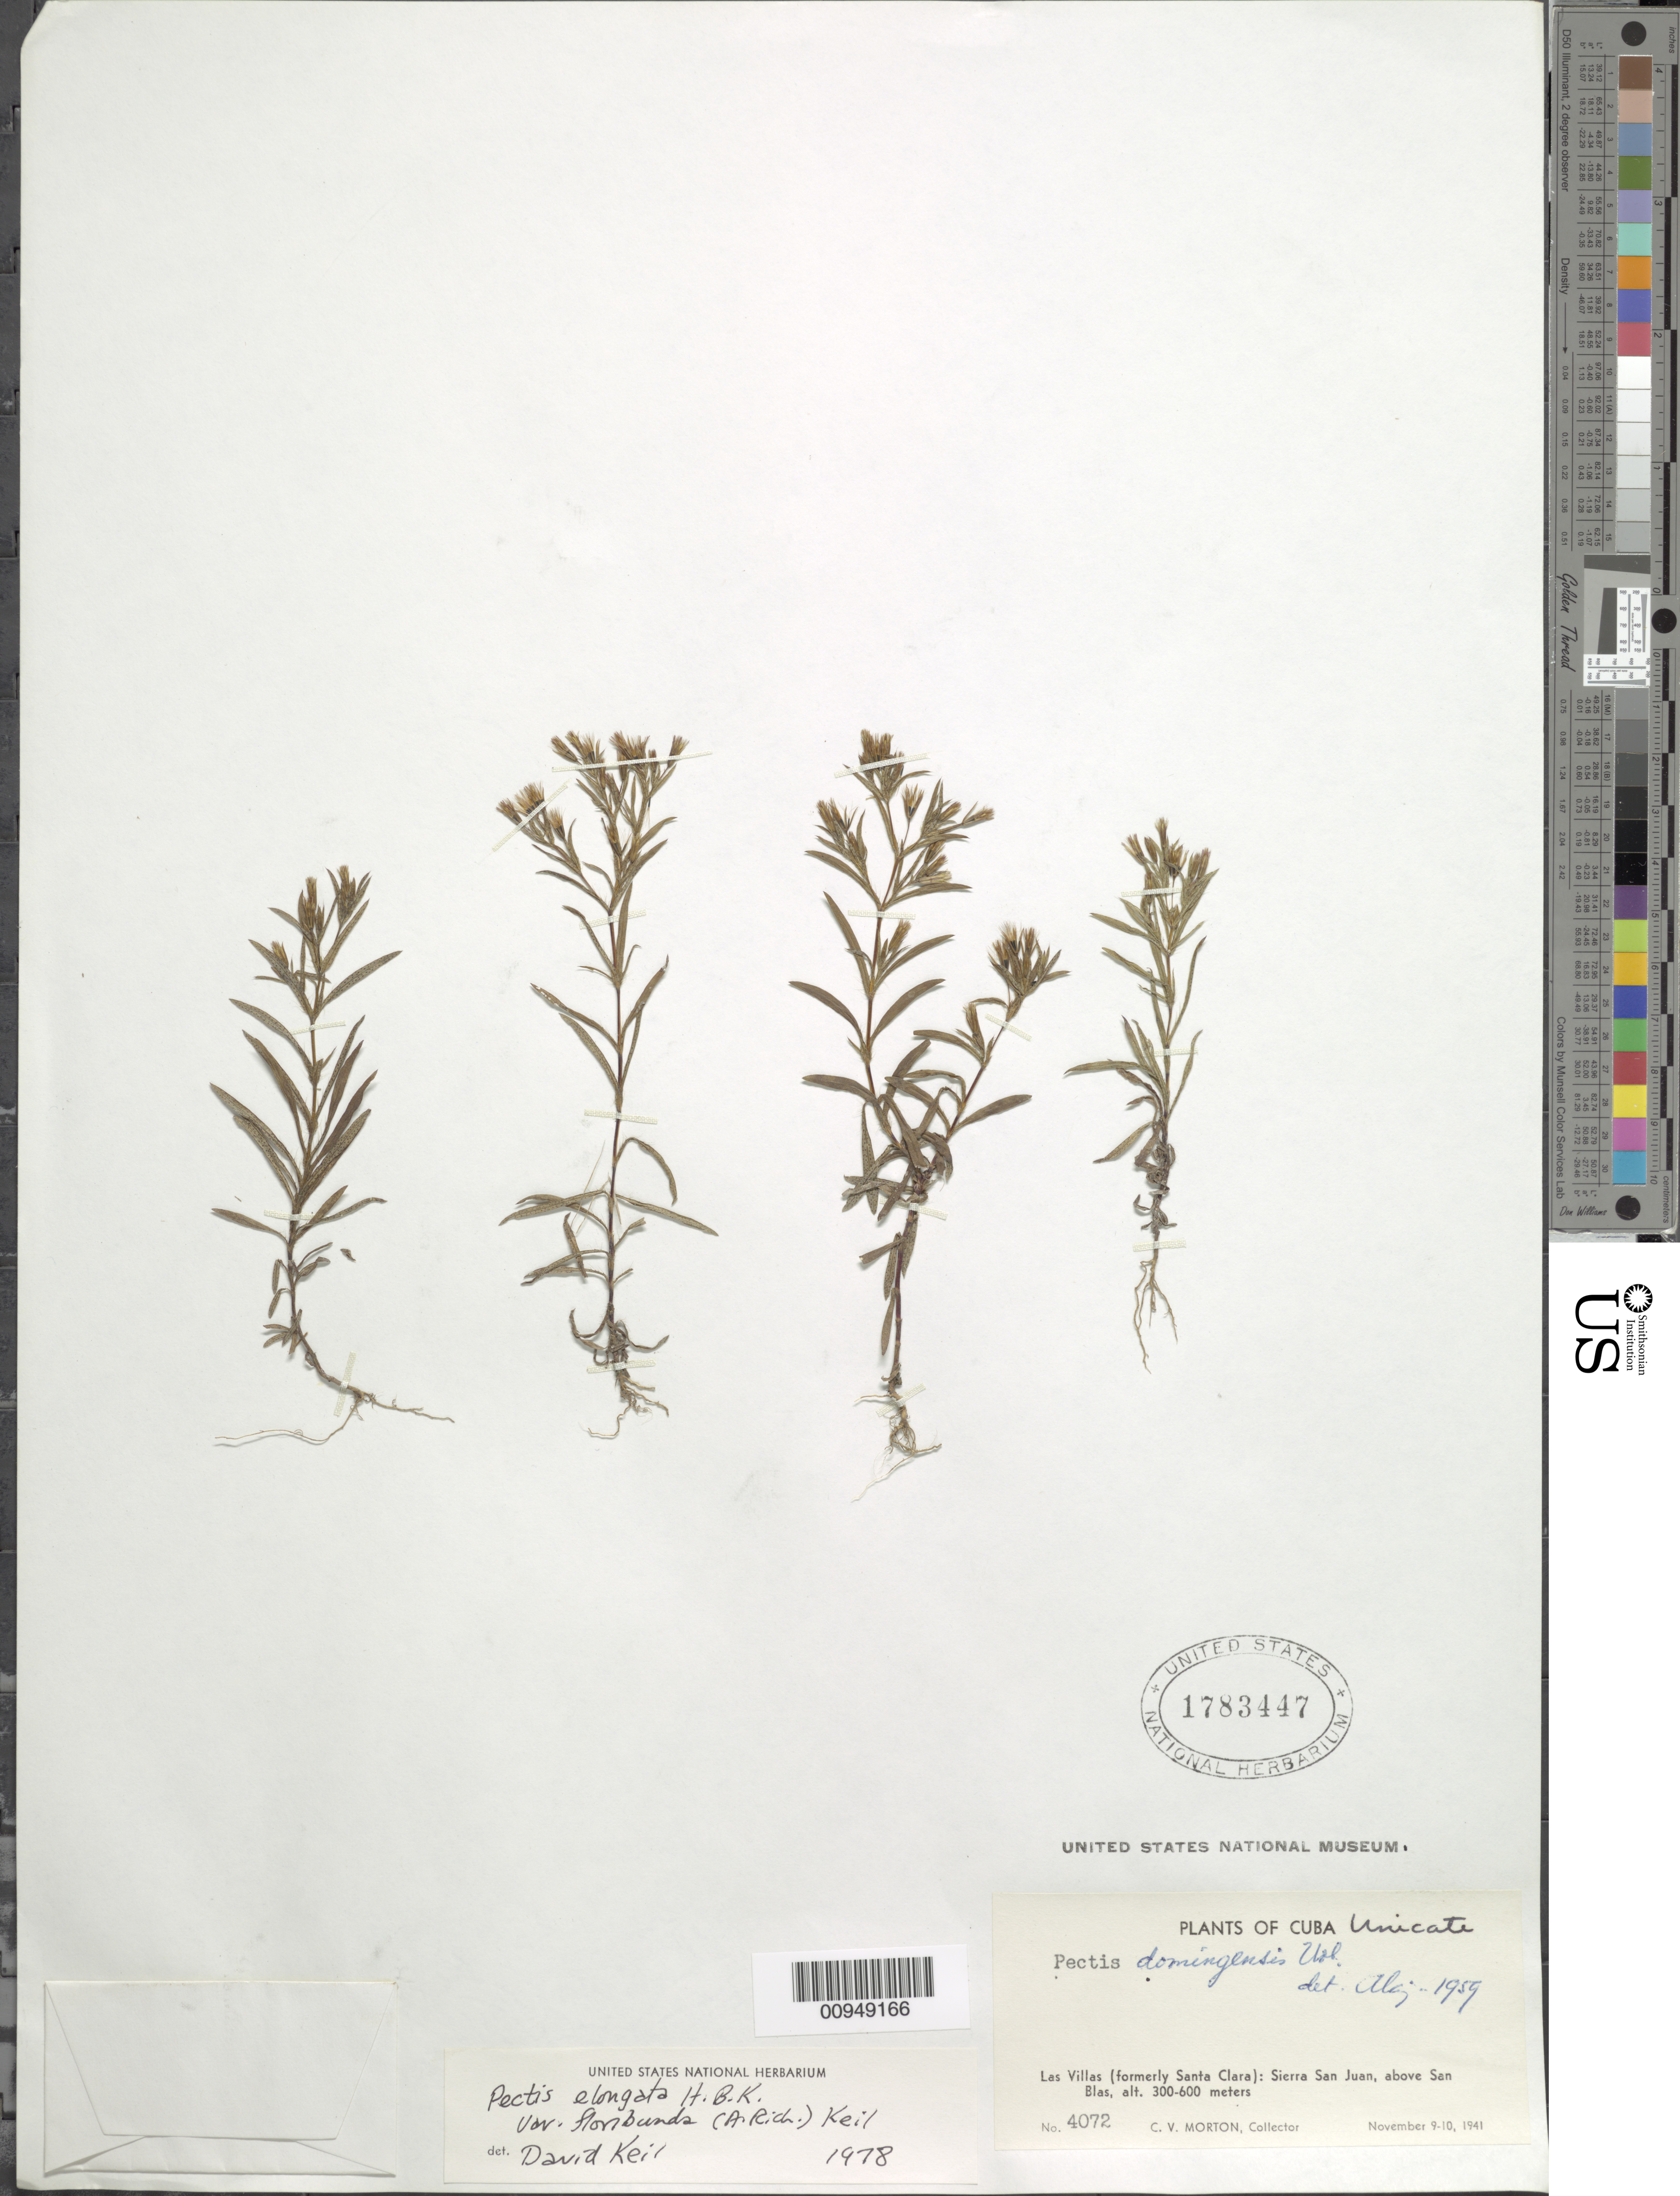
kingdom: Plantae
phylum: Tracheophyta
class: Magnoliopsida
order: Asterales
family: Asteraceae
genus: Pectis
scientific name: Pectis elongata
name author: Kunth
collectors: C. V. Morton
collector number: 4072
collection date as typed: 09 Nov 1941 to 10 Nov 1941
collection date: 1941-11-09/1941-11-10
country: Cuba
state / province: Las Villas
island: Cuba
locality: Sierra San Juan, above San Blas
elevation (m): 300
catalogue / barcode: US 1783447